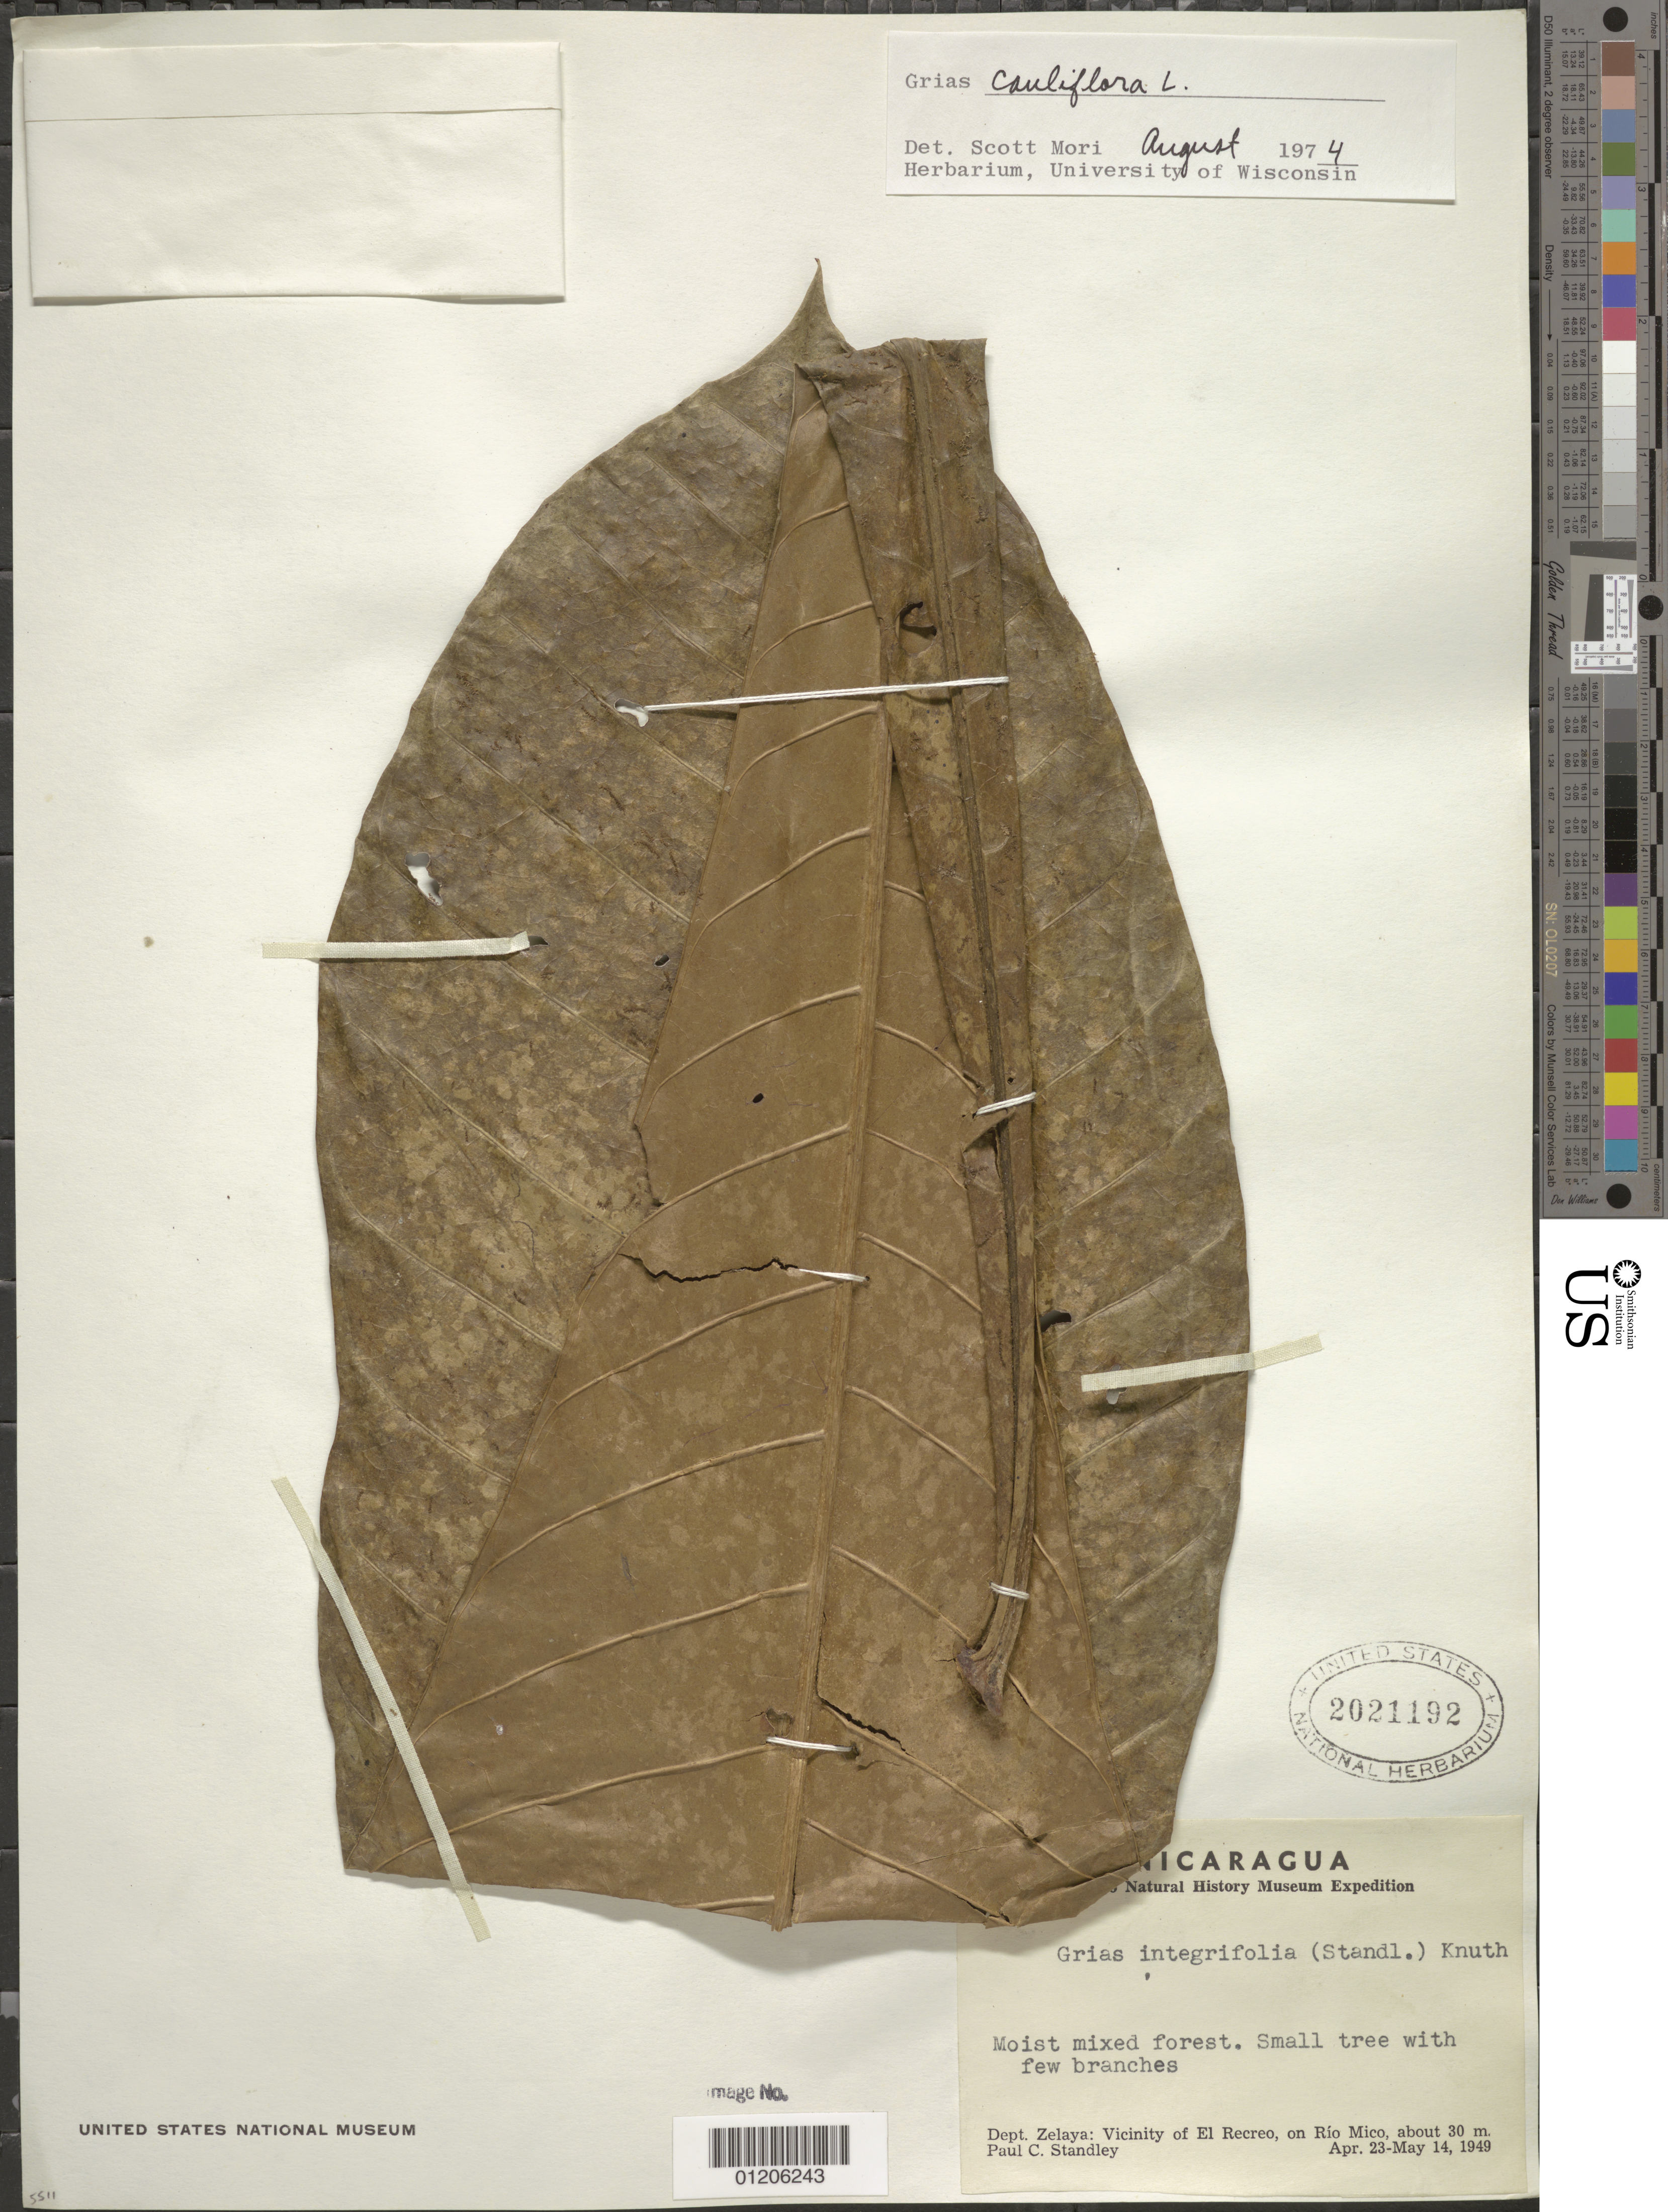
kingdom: Plantae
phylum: Tracheophyta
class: Magnoliopsida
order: Ericales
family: Lecythidaceae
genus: Grias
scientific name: Grias cauliflora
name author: L.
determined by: Mori, Scott A.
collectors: P. C. Standley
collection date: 1949-04-23/1949-05-14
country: Nicaragua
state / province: Atlántico Sur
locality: Vicinity of El Recreo, on Rio Mico, about 30 m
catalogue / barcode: US 2021192